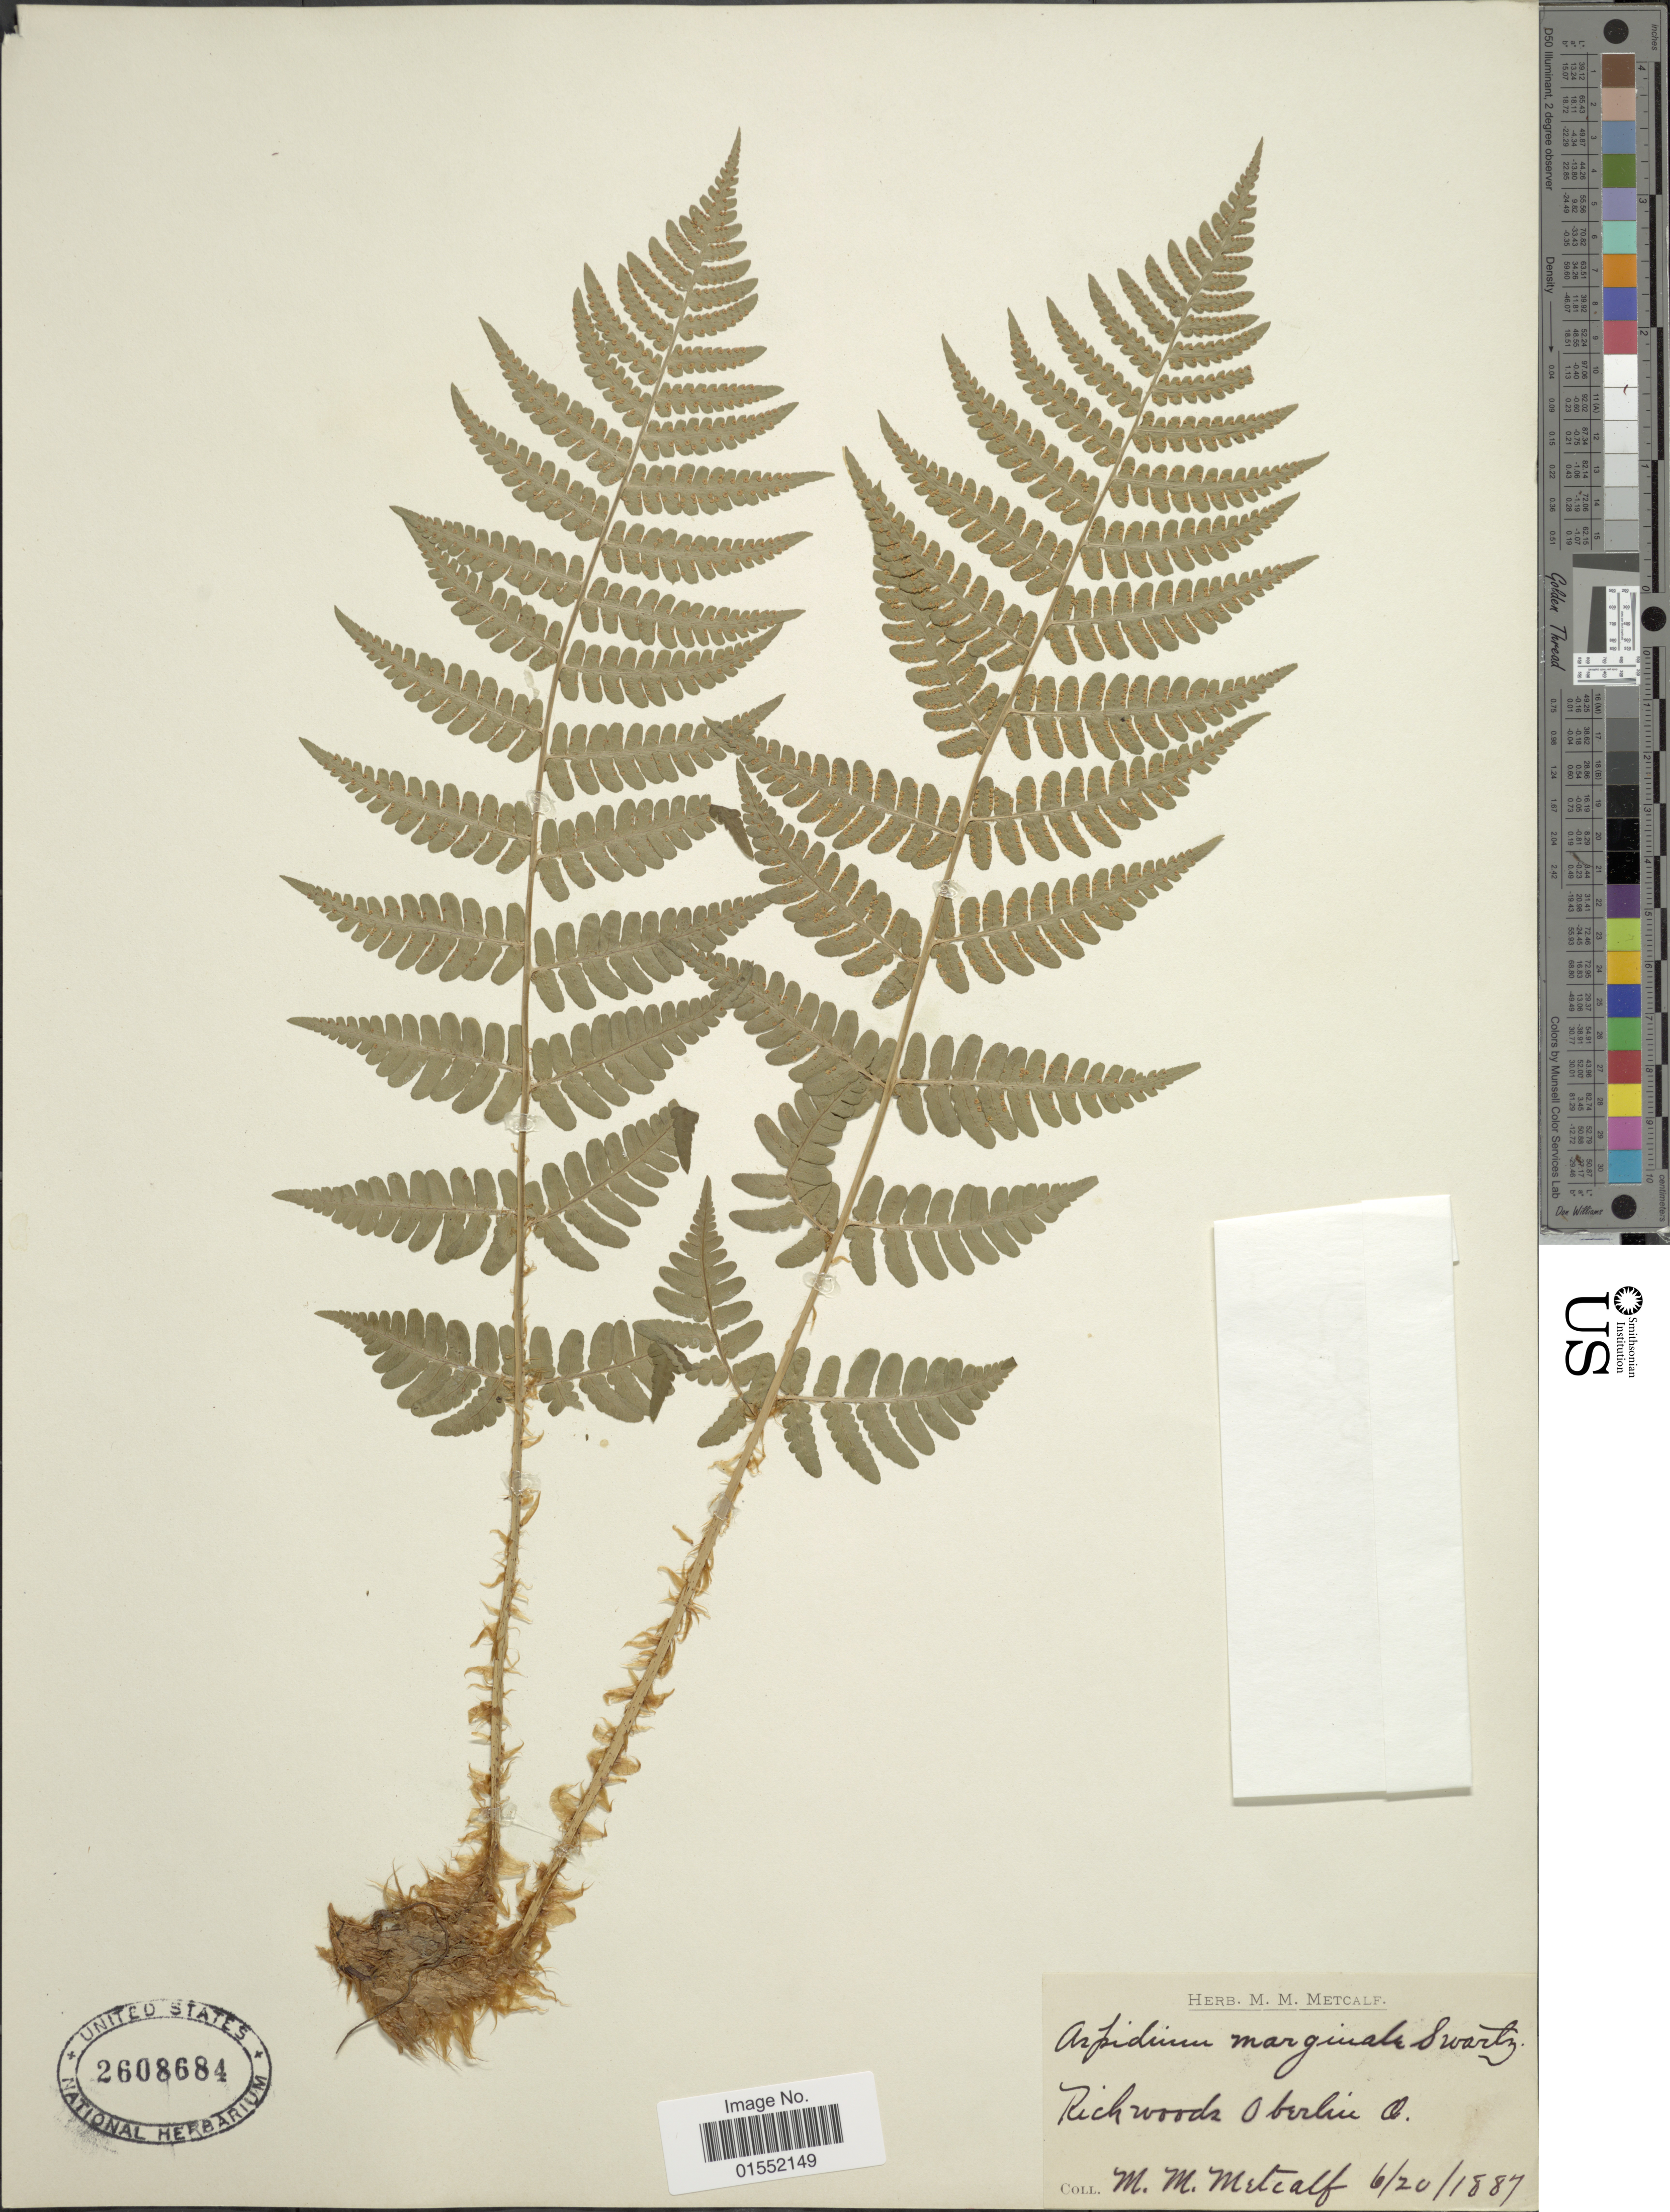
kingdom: Plantae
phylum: Tracheophyta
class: Polypodiopsida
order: Polypodiales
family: Dryopteridaceae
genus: Dryopteris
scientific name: Dryopteris marginalis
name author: (L.) A. Gray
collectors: M. Metcalf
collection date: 1887-06-20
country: United States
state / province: Ohio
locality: Richwoods, Oberlin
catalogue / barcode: US 2608684